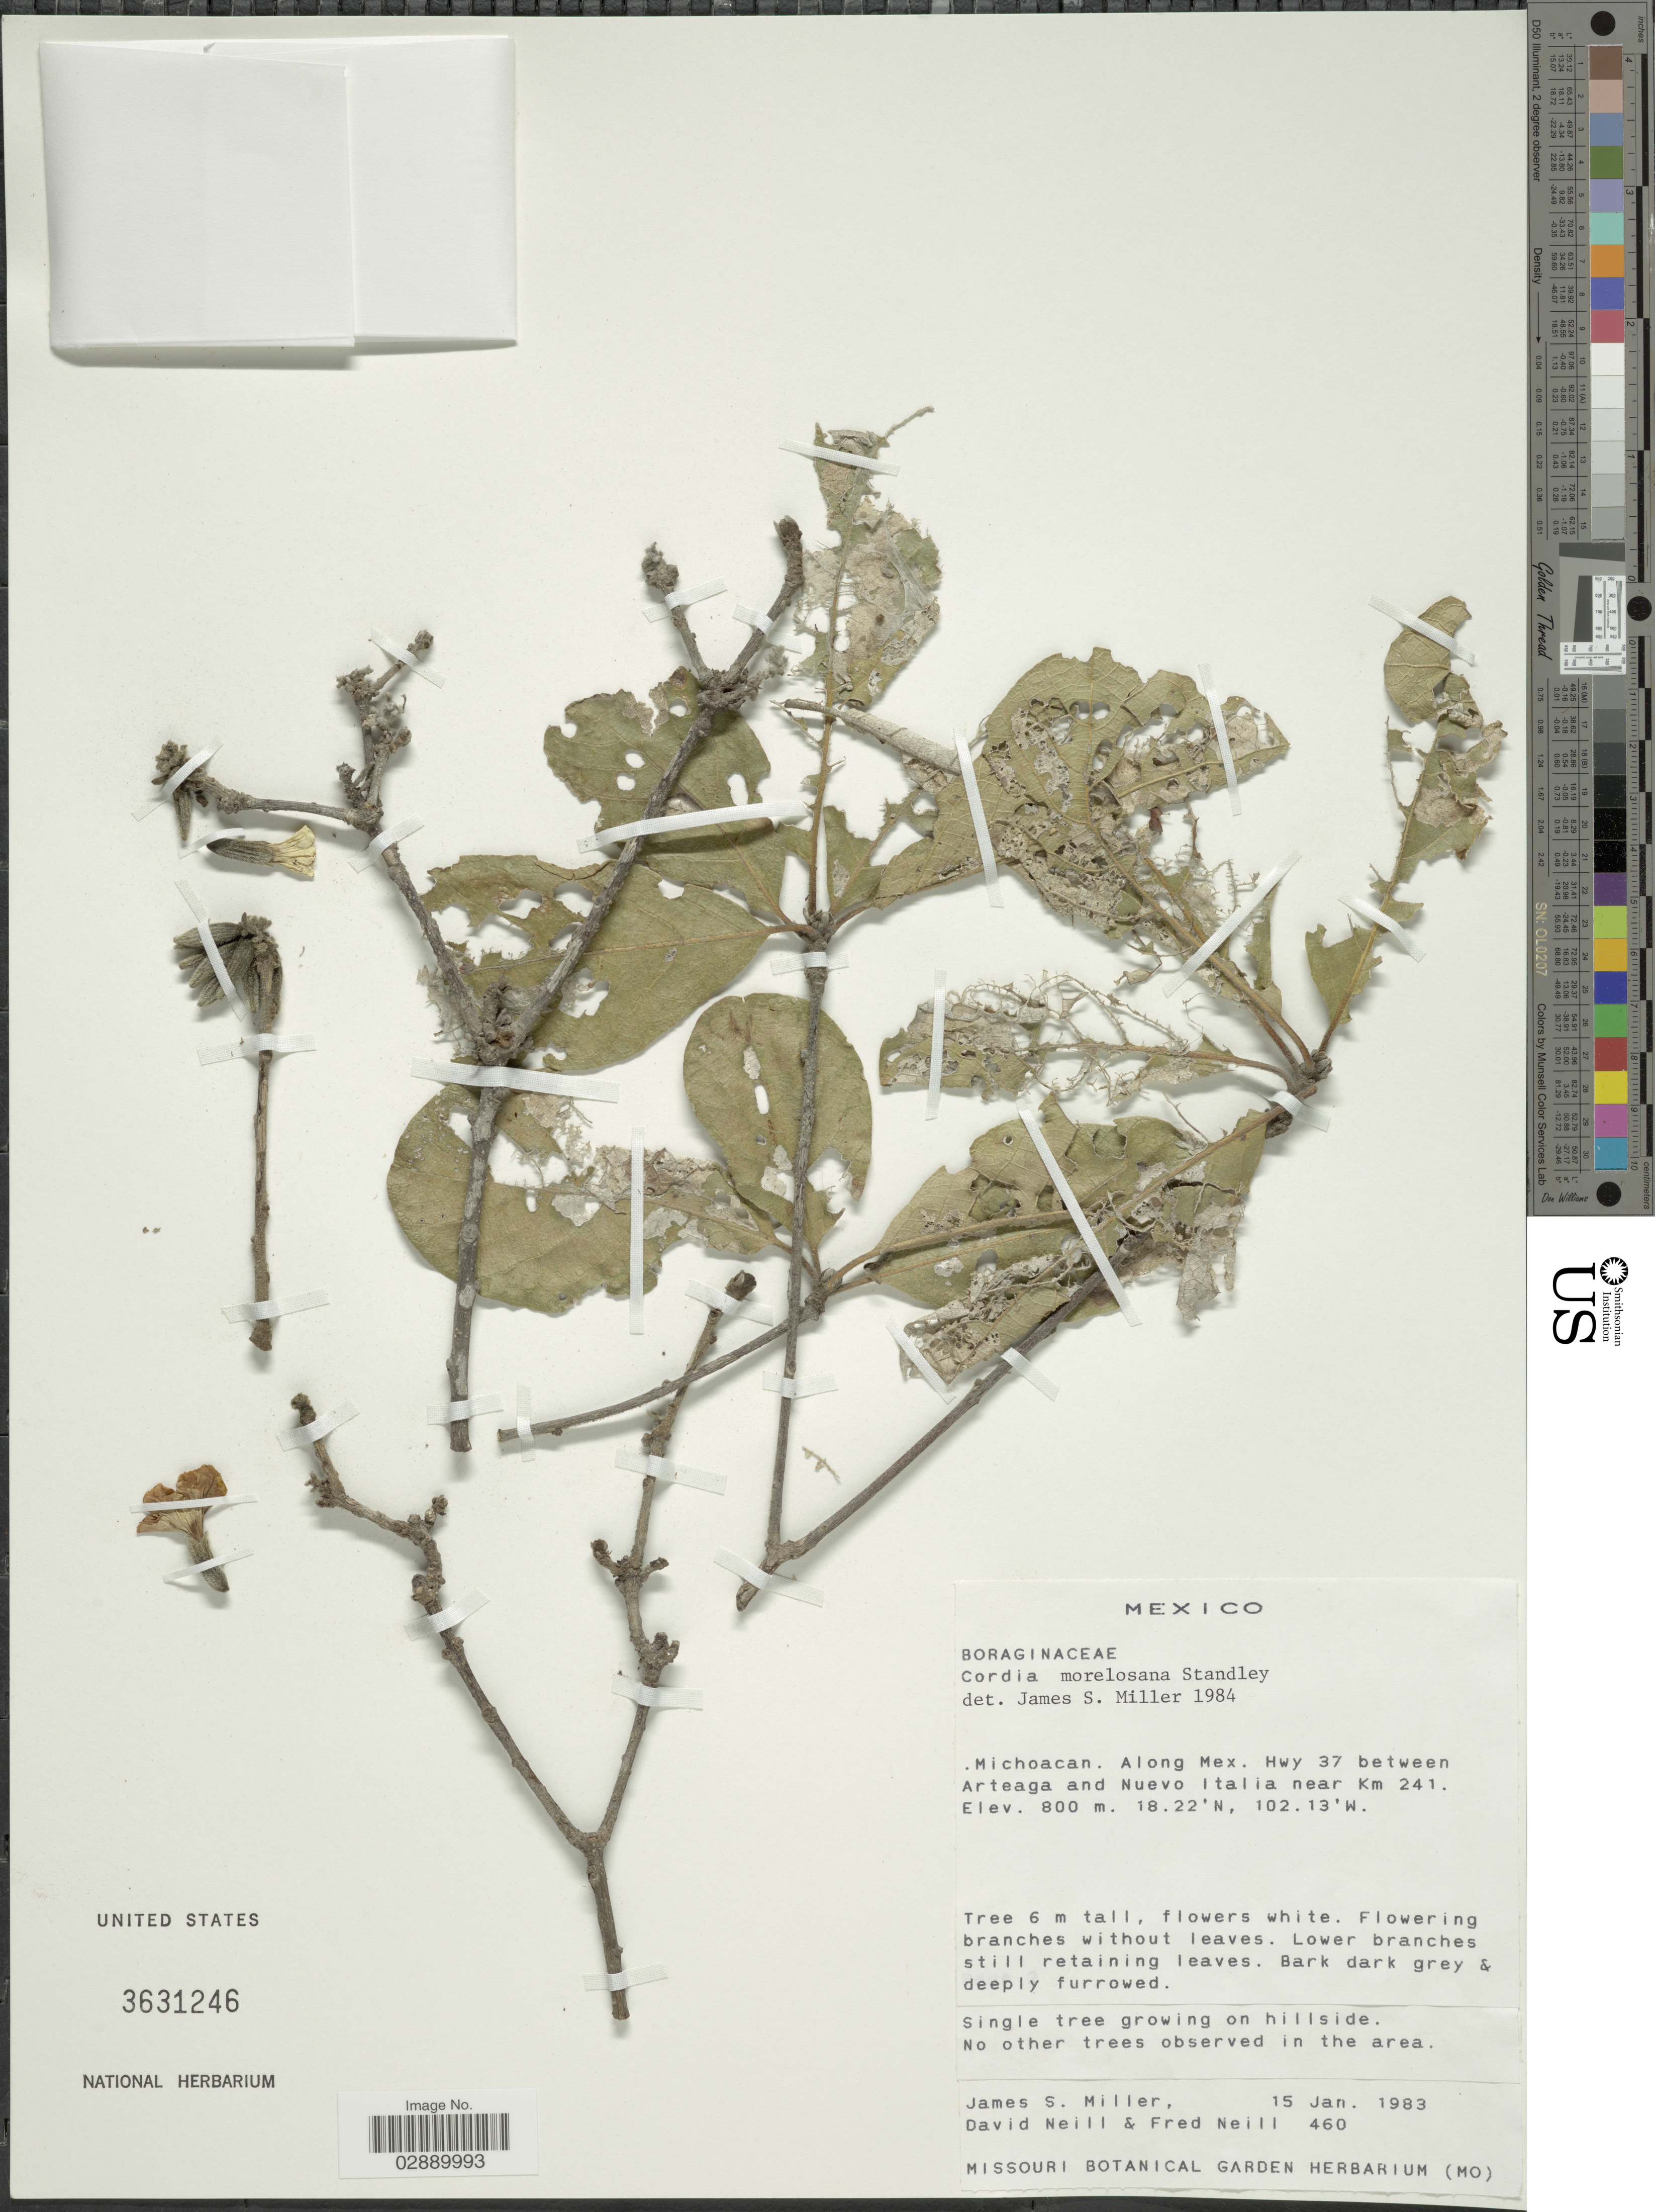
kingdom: Plantae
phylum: Tracheophyta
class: Magnoliopsida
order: Boraginales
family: Cordiaceae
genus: Cordia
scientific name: Cordia morelosana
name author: Standl.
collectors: J. S. Miller, D. Neill & F. Neill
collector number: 460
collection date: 1983-01-15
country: Mexico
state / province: Michoacán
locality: Along Mex. Hwy 37 between Arteaga and Nuevo Italia near Km 241.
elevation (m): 800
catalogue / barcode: US 3631246